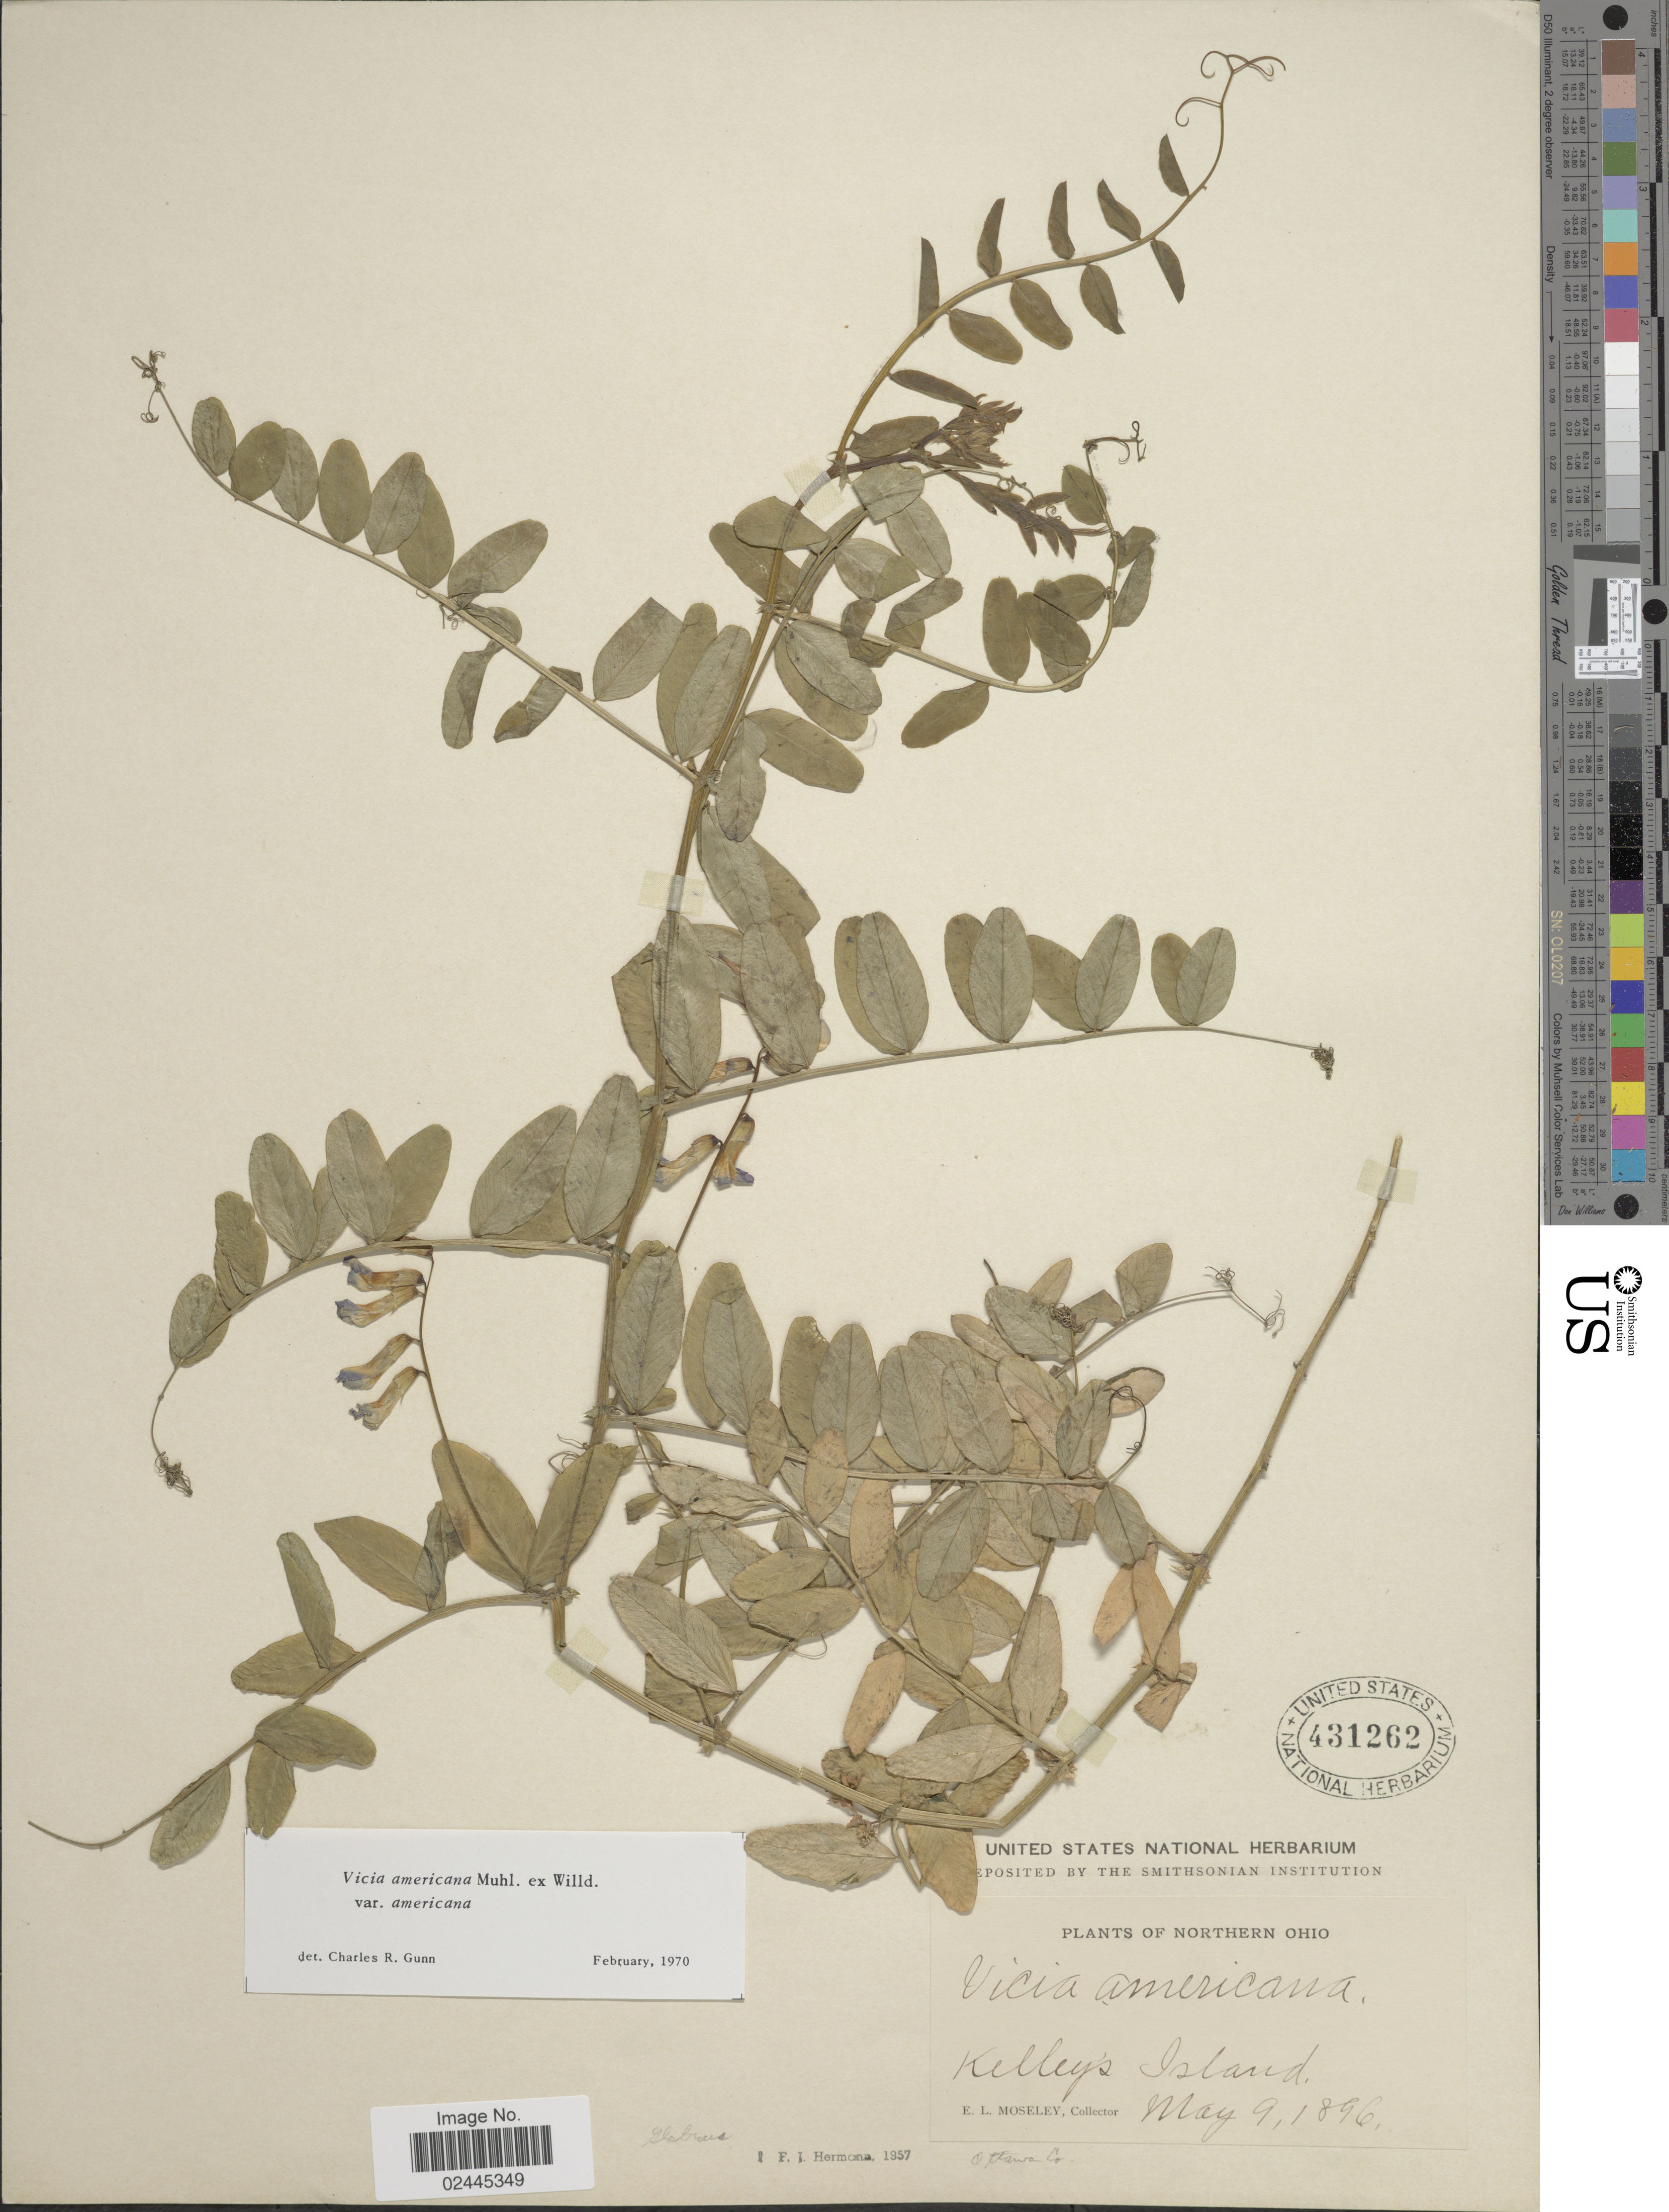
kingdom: Plantae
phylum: Tracheophyta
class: Magnoliopsida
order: Fabales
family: Fabaceae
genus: Vicia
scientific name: Vicia americana var. americana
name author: Muhl. ex Willd.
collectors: E. Moseley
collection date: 1896-05-09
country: United States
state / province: Ohio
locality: Northern Ohio. Kelley's Island. Ottawa Co.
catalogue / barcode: US 431262